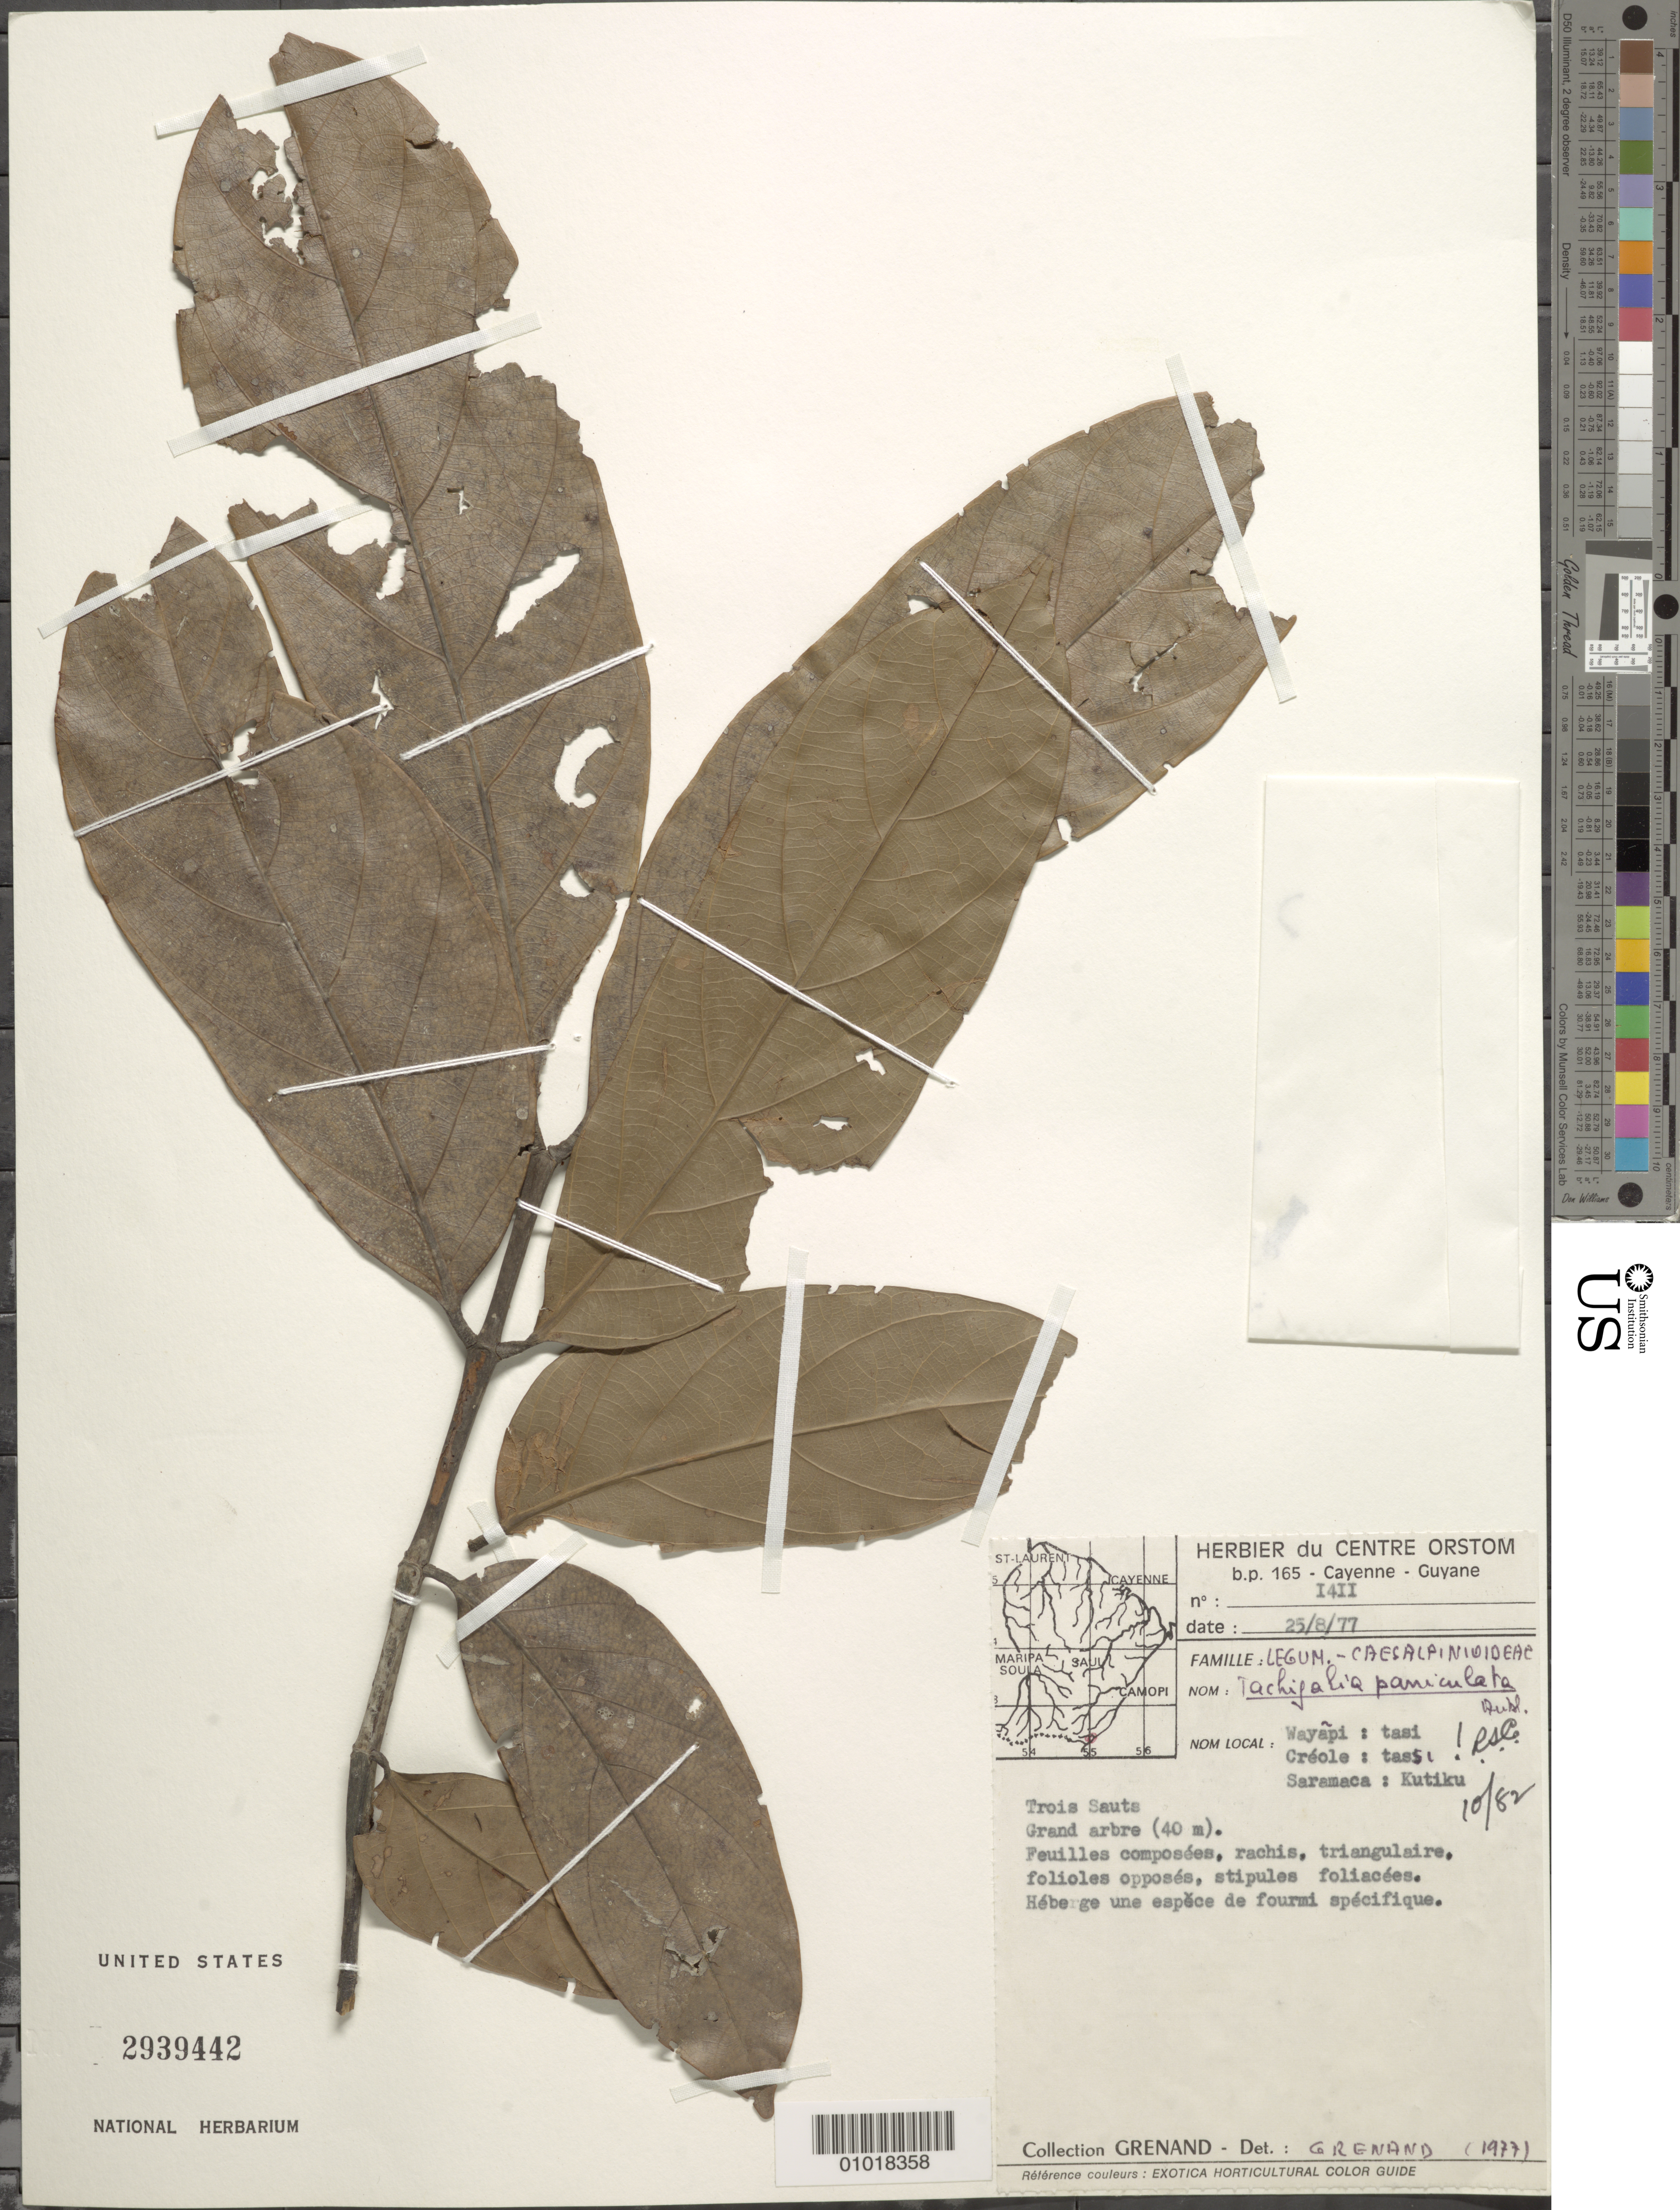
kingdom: Plantae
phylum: Tracheophyta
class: Magnoliopsida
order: Fabales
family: Fabaceae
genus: Tachigali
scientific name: Tachigali paniculata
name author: Aubl.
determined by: Cowan, R. S.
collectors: P. Grenand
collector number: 1411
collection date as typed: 25-Aug-77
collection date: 1977-08-25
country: French Guiana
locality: Trois Sauts (Haut Oyapock)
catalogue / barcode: US 2939442